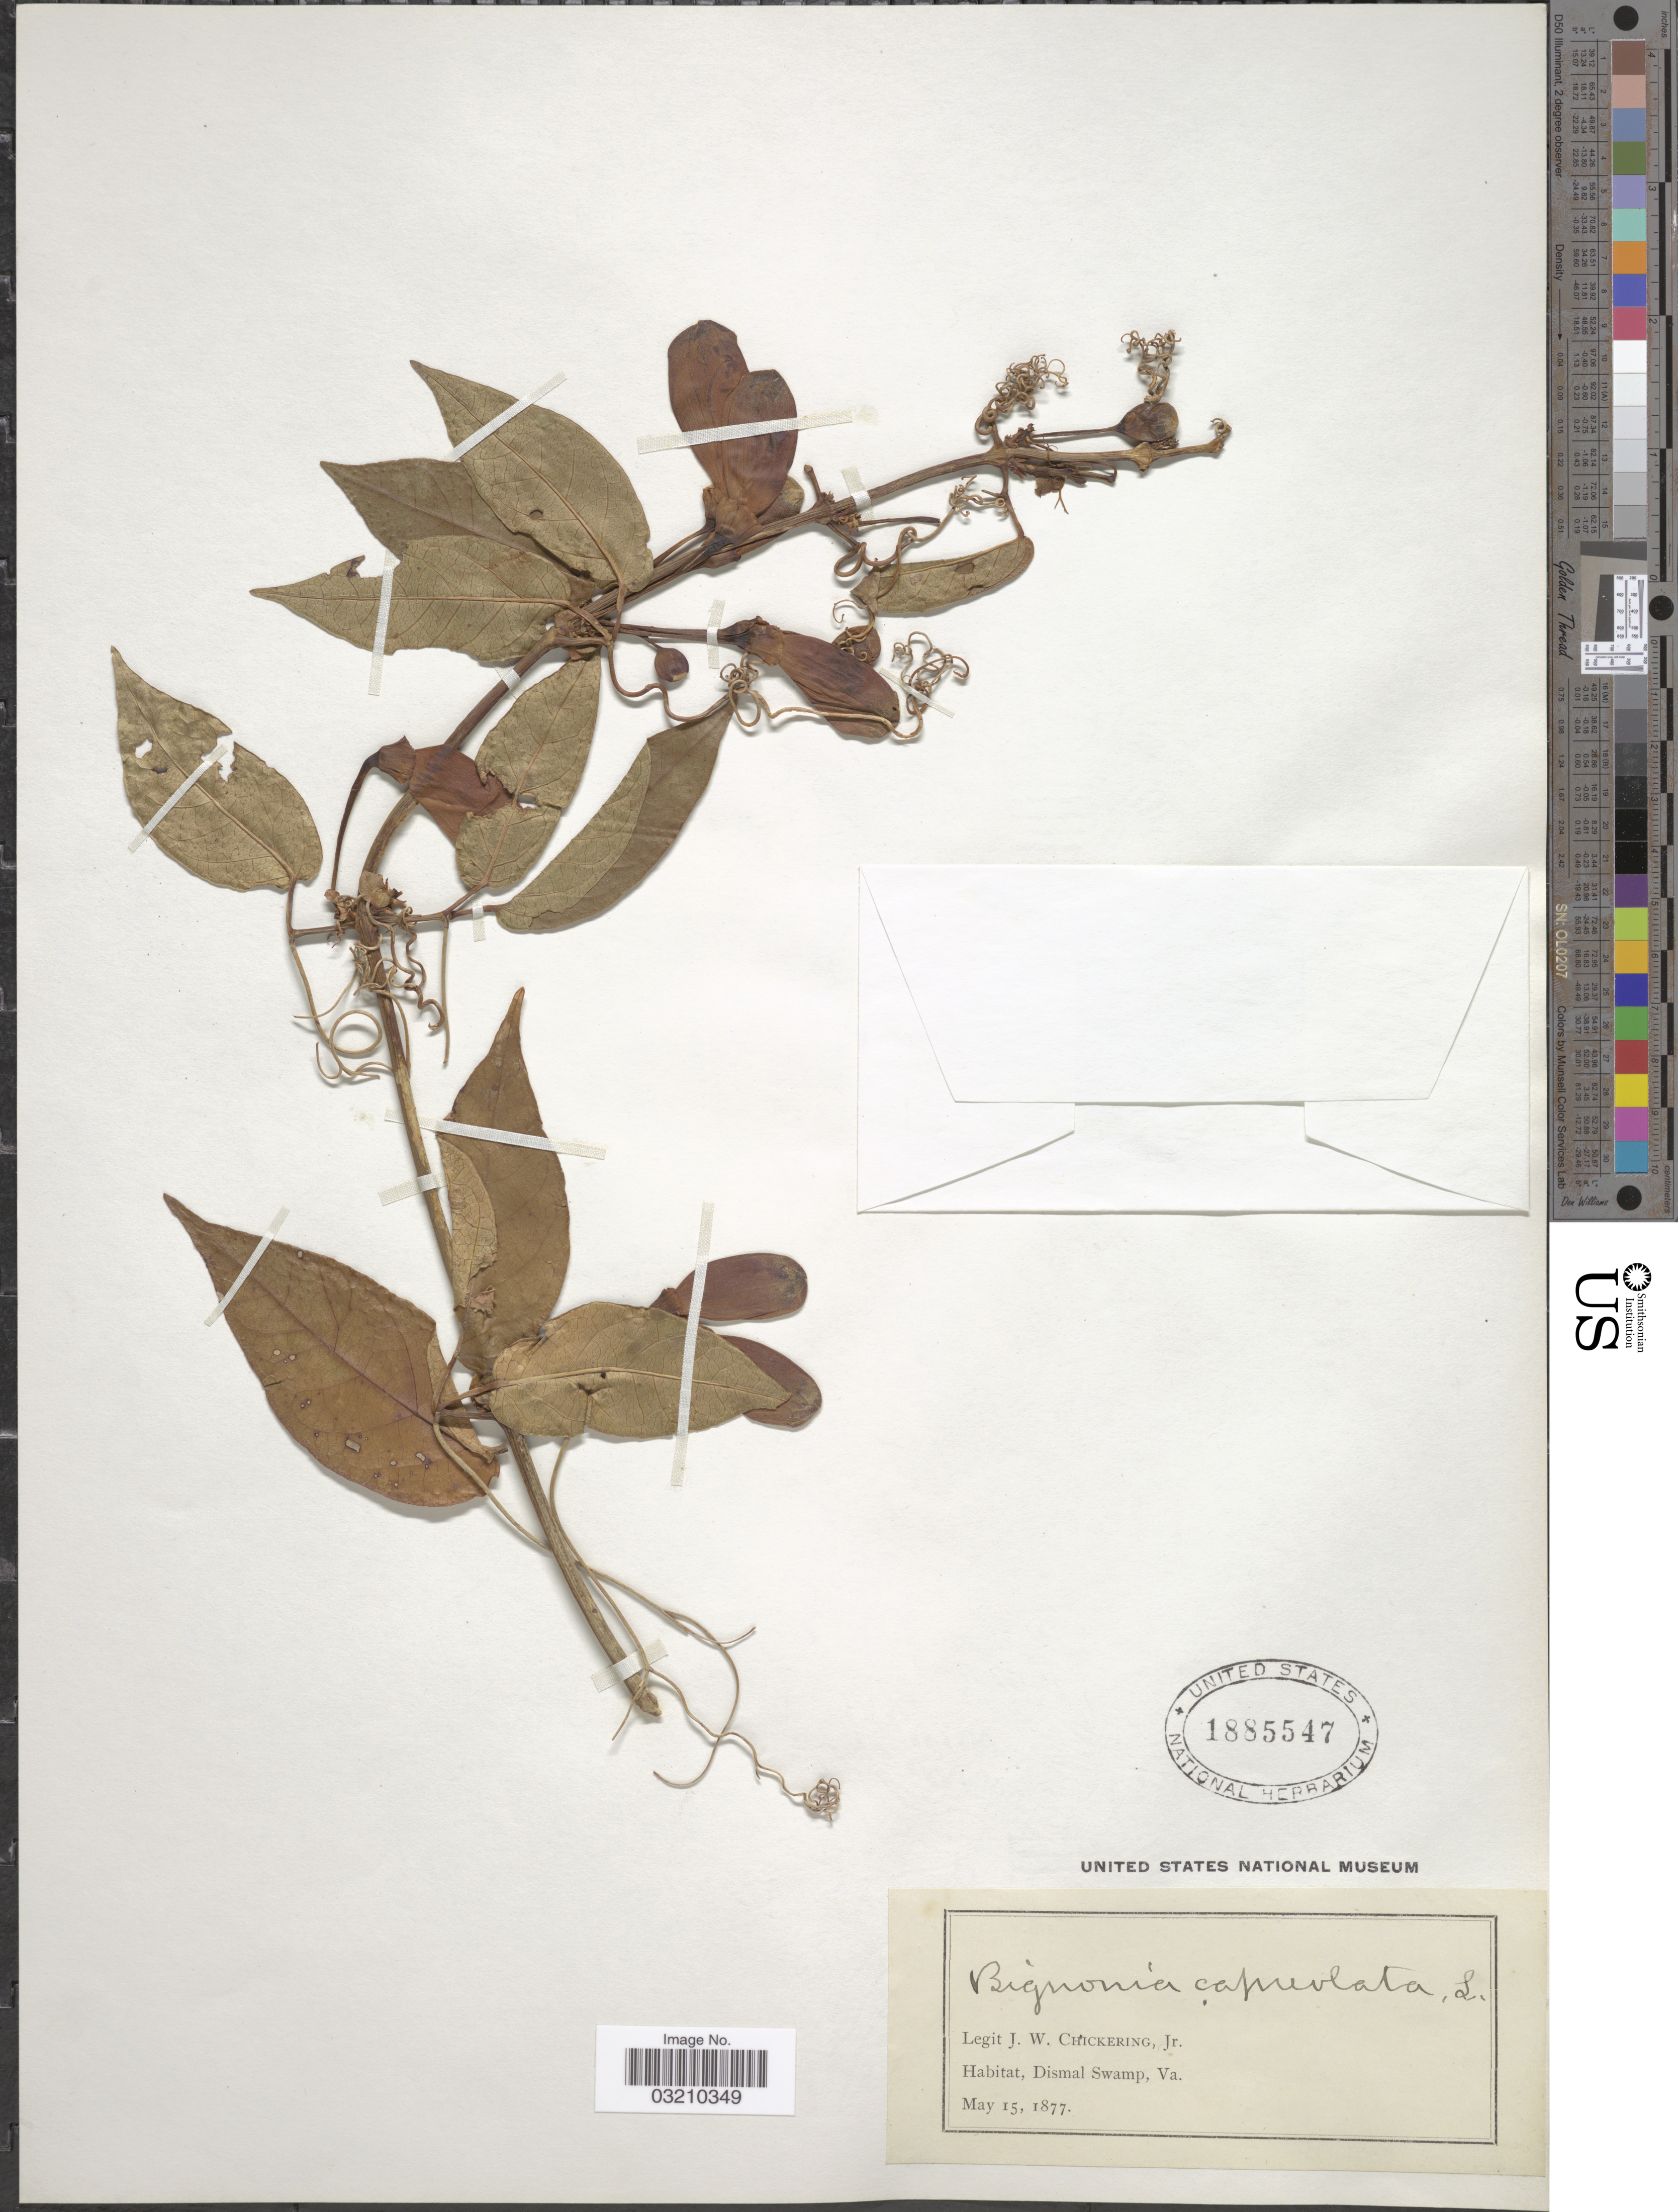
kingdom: Plantae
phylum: Tracheophyta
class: Magnoliopsida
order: Lamiales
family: Bignoniaceae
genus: Bignonia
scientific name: Bignonia capreolata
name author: L.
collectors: J. W. Chickering Jr.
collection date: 1877-05-15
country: United States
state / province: Virginia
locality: Dismal Swamp.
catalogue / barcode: US 1885547